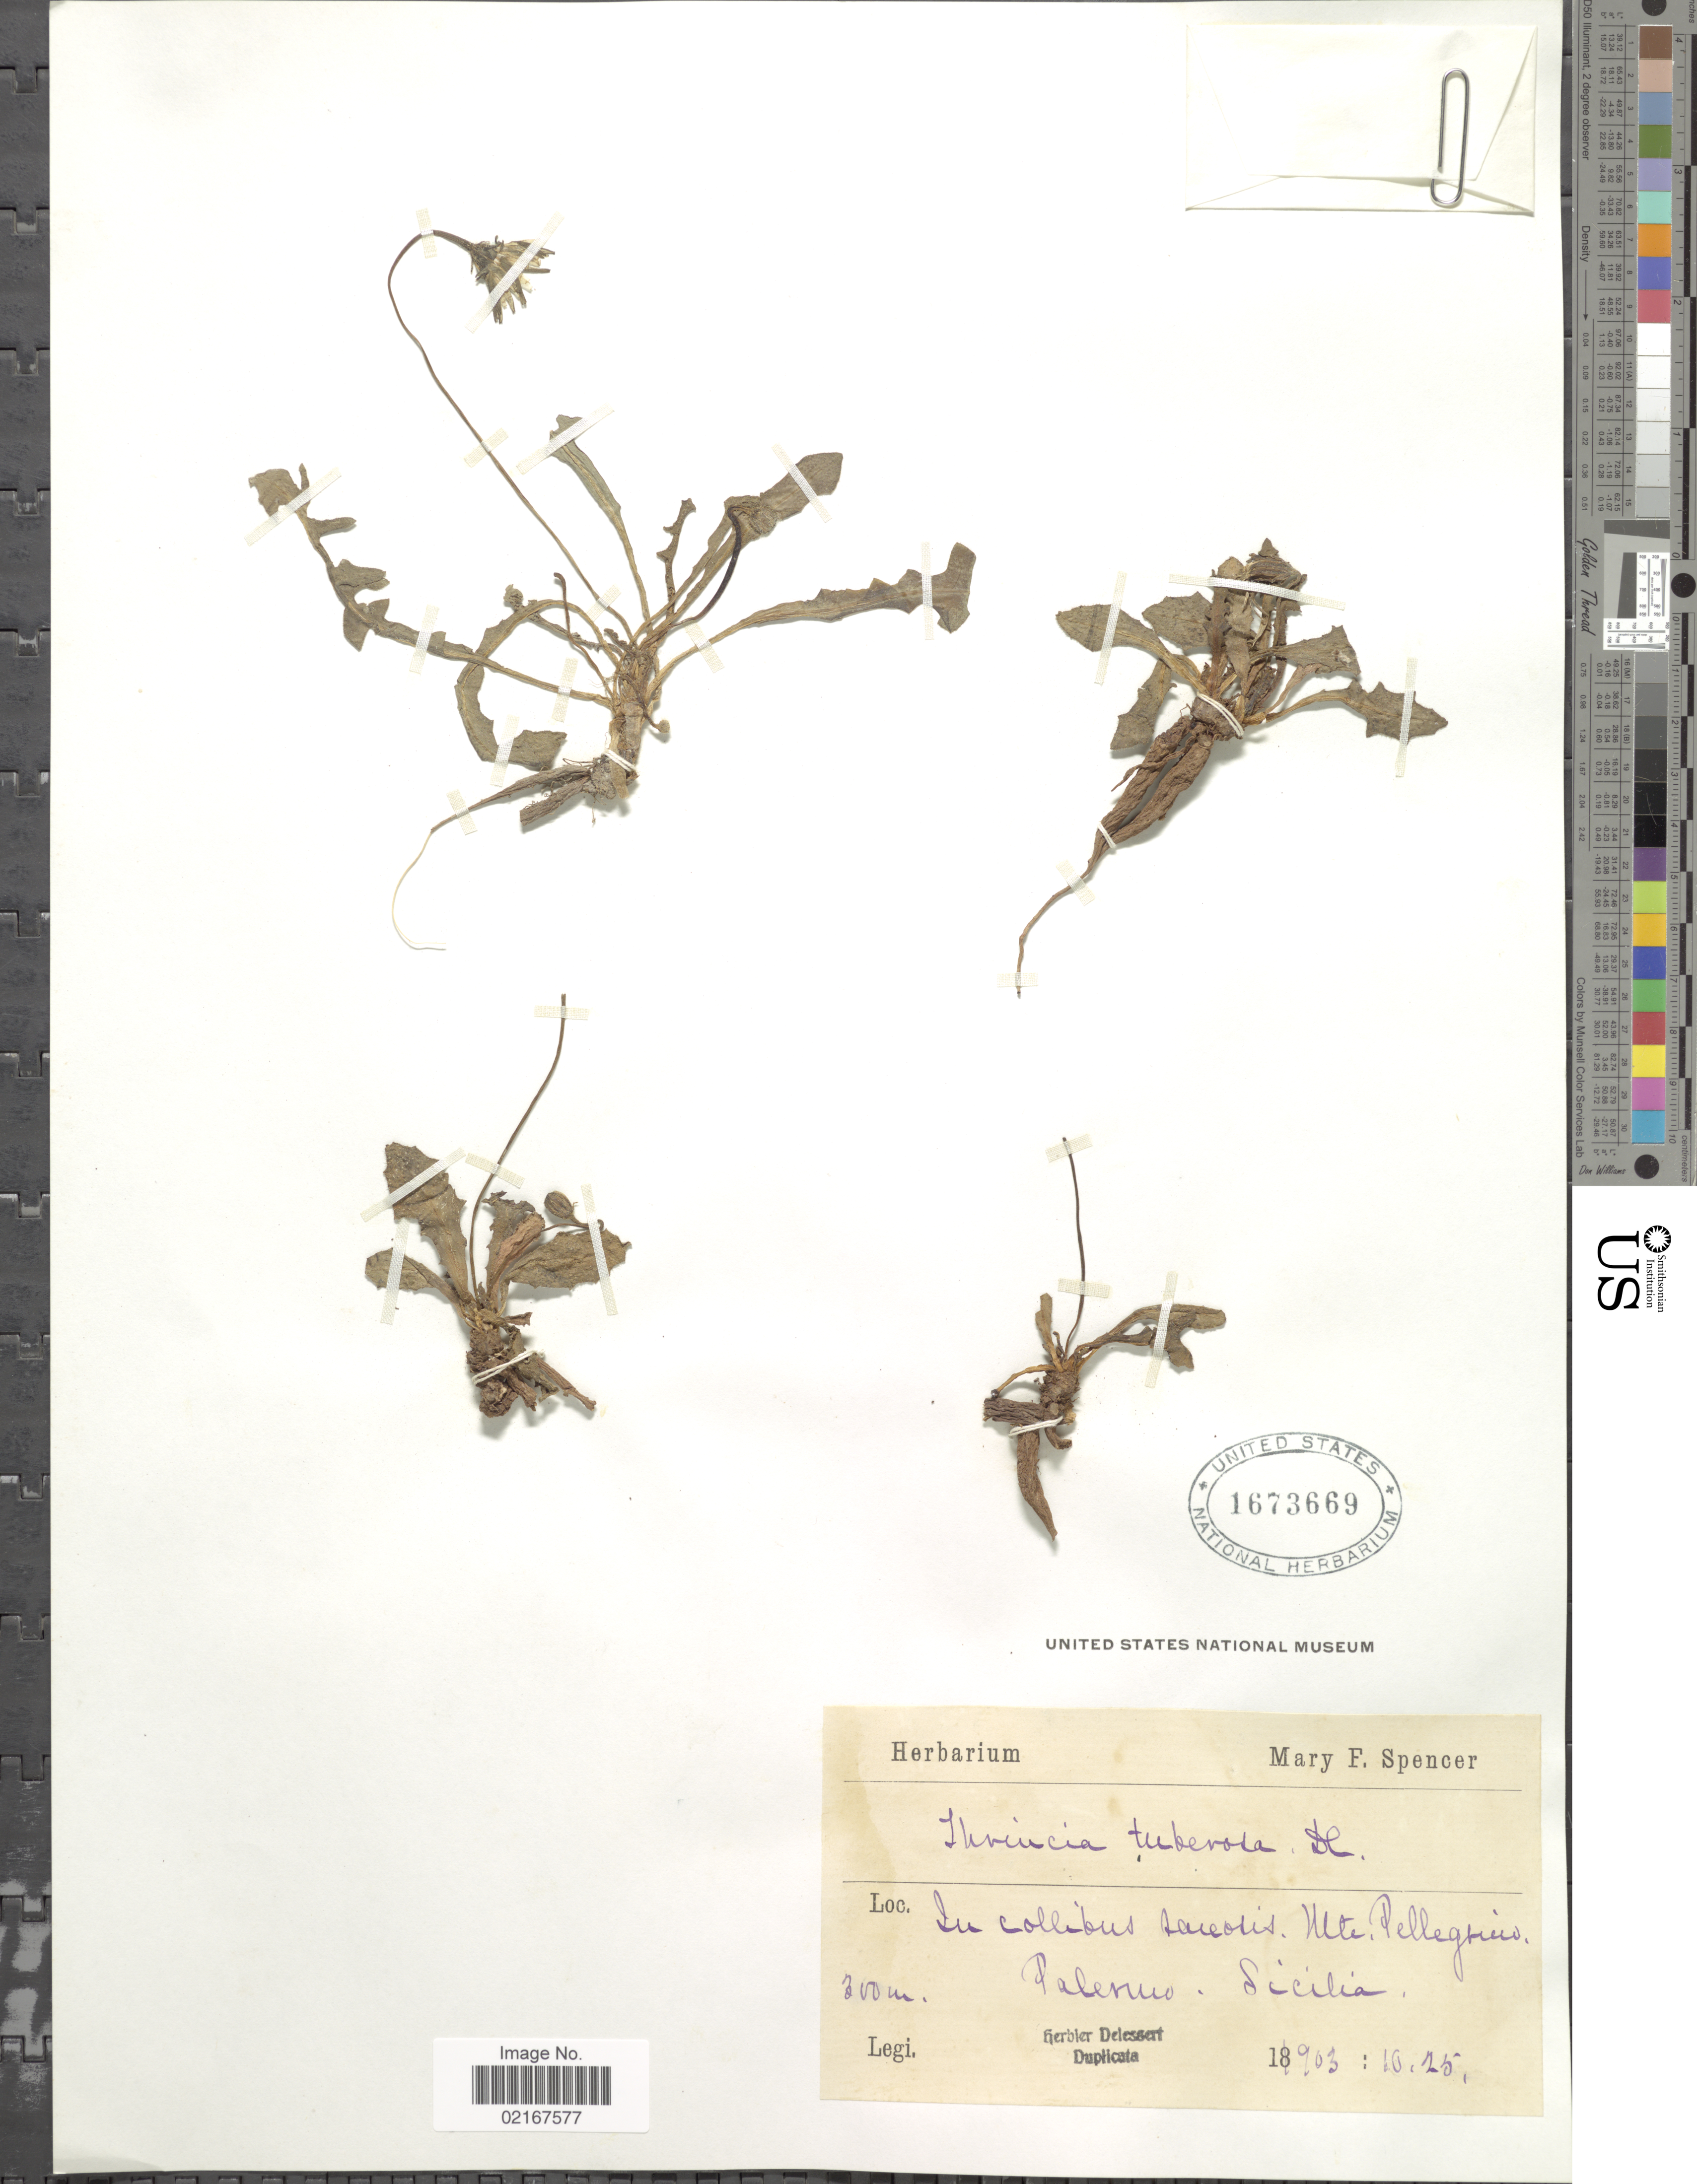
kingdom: Plantae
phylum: Tracheophyta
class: Magnoliopsida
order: Asterales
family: Asteraceae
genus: Leontodon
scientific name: Leontodon tuberosus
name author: L.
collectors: M. Spencer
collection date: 1903-10-25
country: Italy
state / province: Siciliana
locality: Mte Pellegrino [interpreted], Palermo, Sicilia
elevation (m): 300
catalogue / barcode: US 1673669